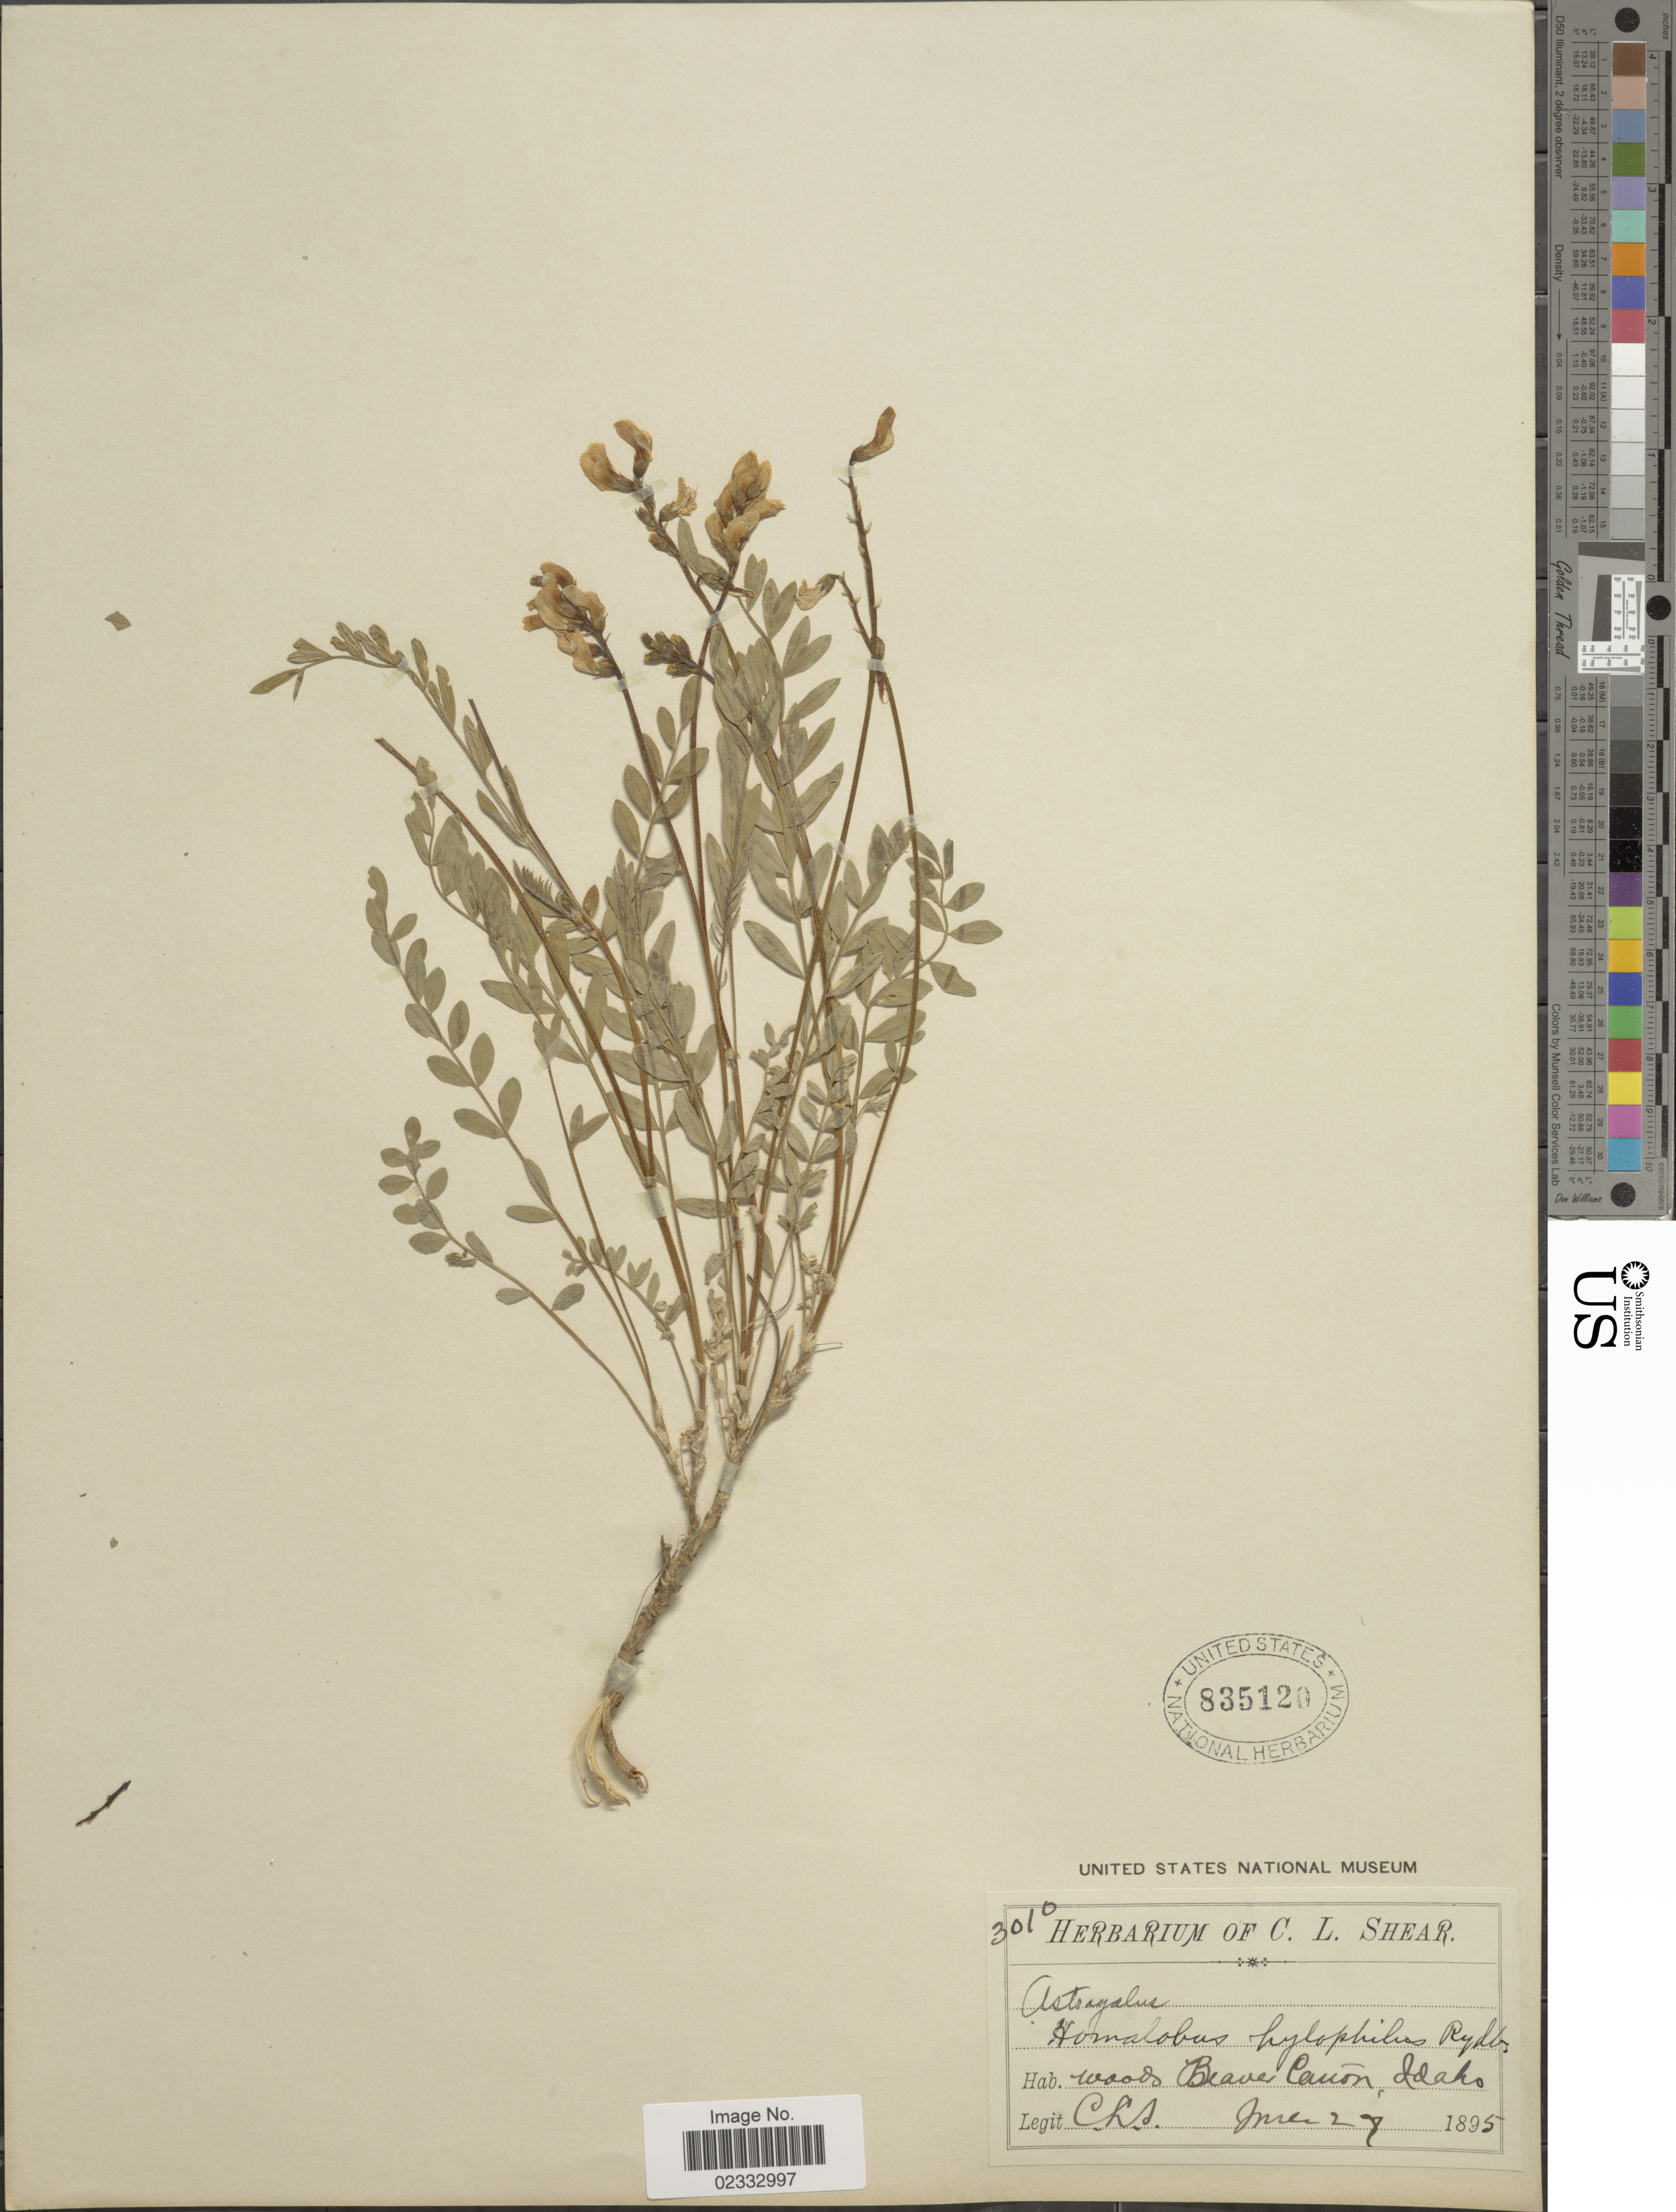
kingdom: Plantae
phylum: Tracheophyta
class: Magnoliopsida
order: Fabales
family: Fabaceae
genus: Astragalus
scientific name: Astragalus miser var. hylophilus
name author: (Rydb.) Barneby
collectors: C. L. Shear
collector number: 3010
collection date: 1895-06-27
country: United States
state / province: Idaho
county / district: Nez Perce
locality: Beaver Canyon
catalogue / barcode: US 835120